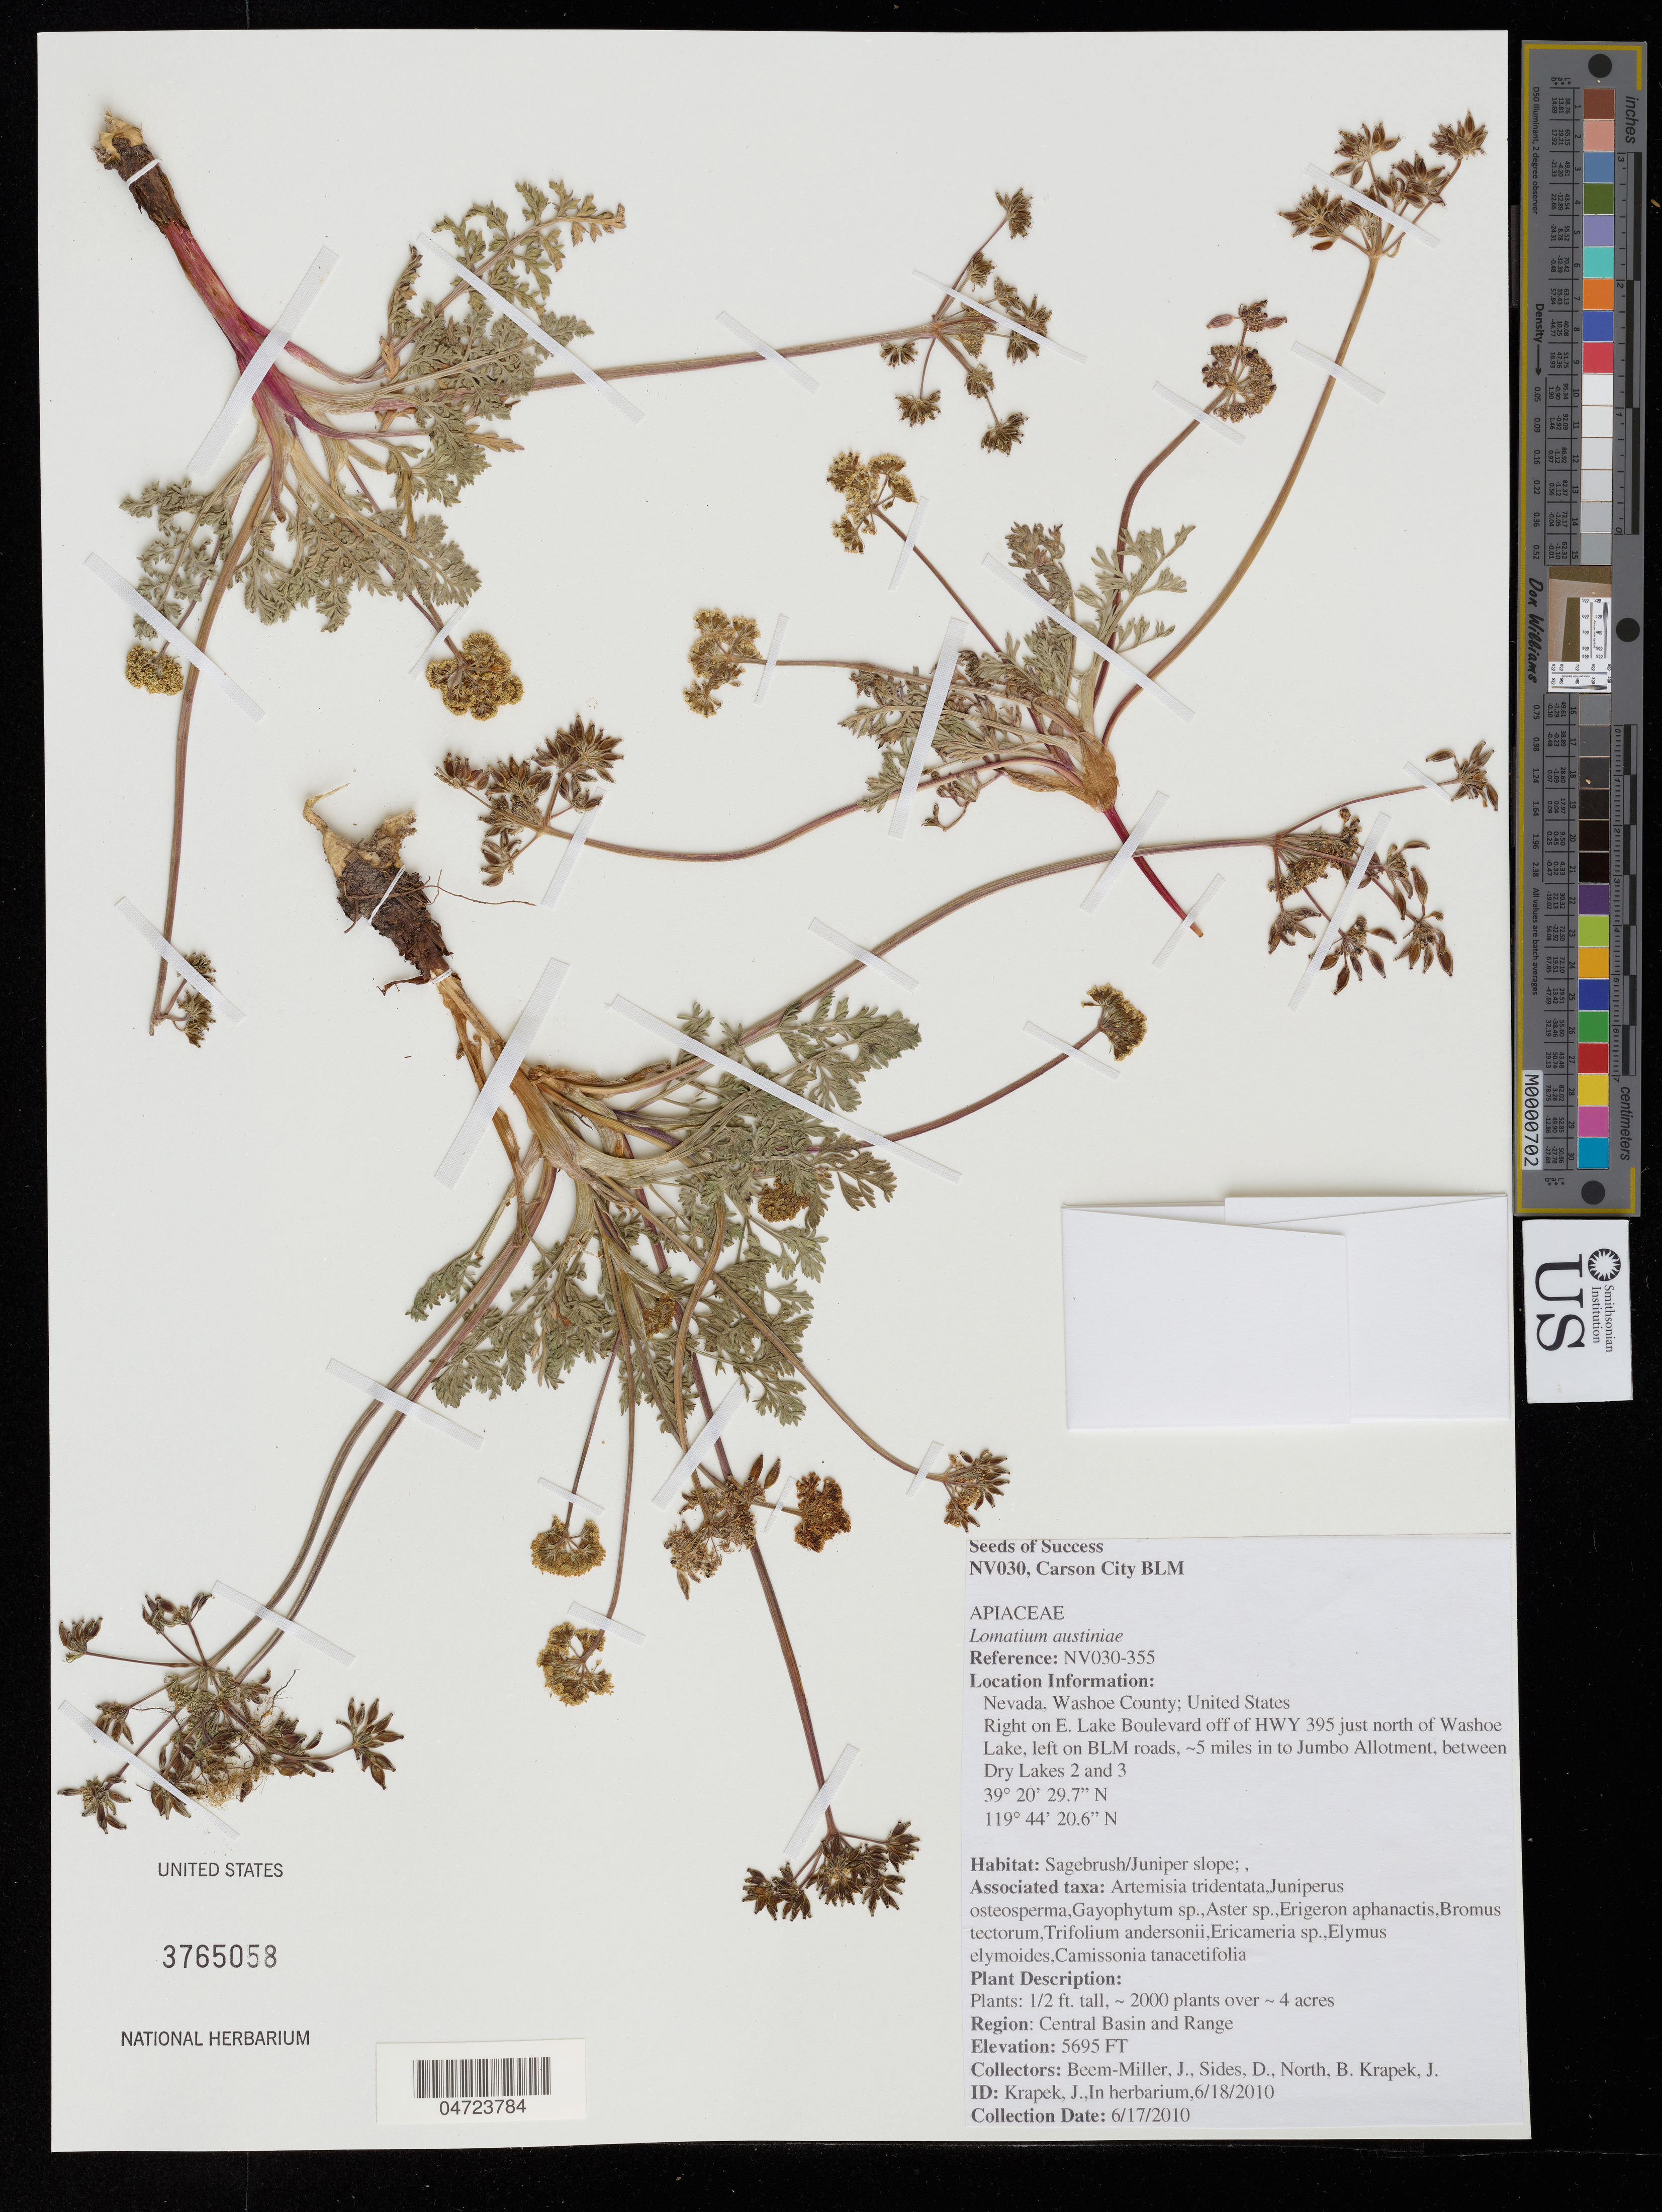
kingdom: Plantae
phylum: Tracheophyta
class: Magnoliopsida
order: Apiales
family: Apiaceae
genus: Lomatium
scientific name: Lomatium austiniae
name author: (J.M. Coult. & Rose) J.M. Coult. & Rose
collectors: J. Beam-Miller, D. Sides, B. North & J. Krapek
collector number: NV030-355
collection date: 2010-06-17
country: United States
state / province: Nevada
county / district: Washoe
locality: Washoe County. Right on E. Lake Boulevard off of HWY 395 just north of Washoe Lake, left on BLM roads, ~ miles in to Jumbo Allotment, between Dry Lakes 2 and 3.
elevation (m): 1736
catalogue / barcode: US 3765058